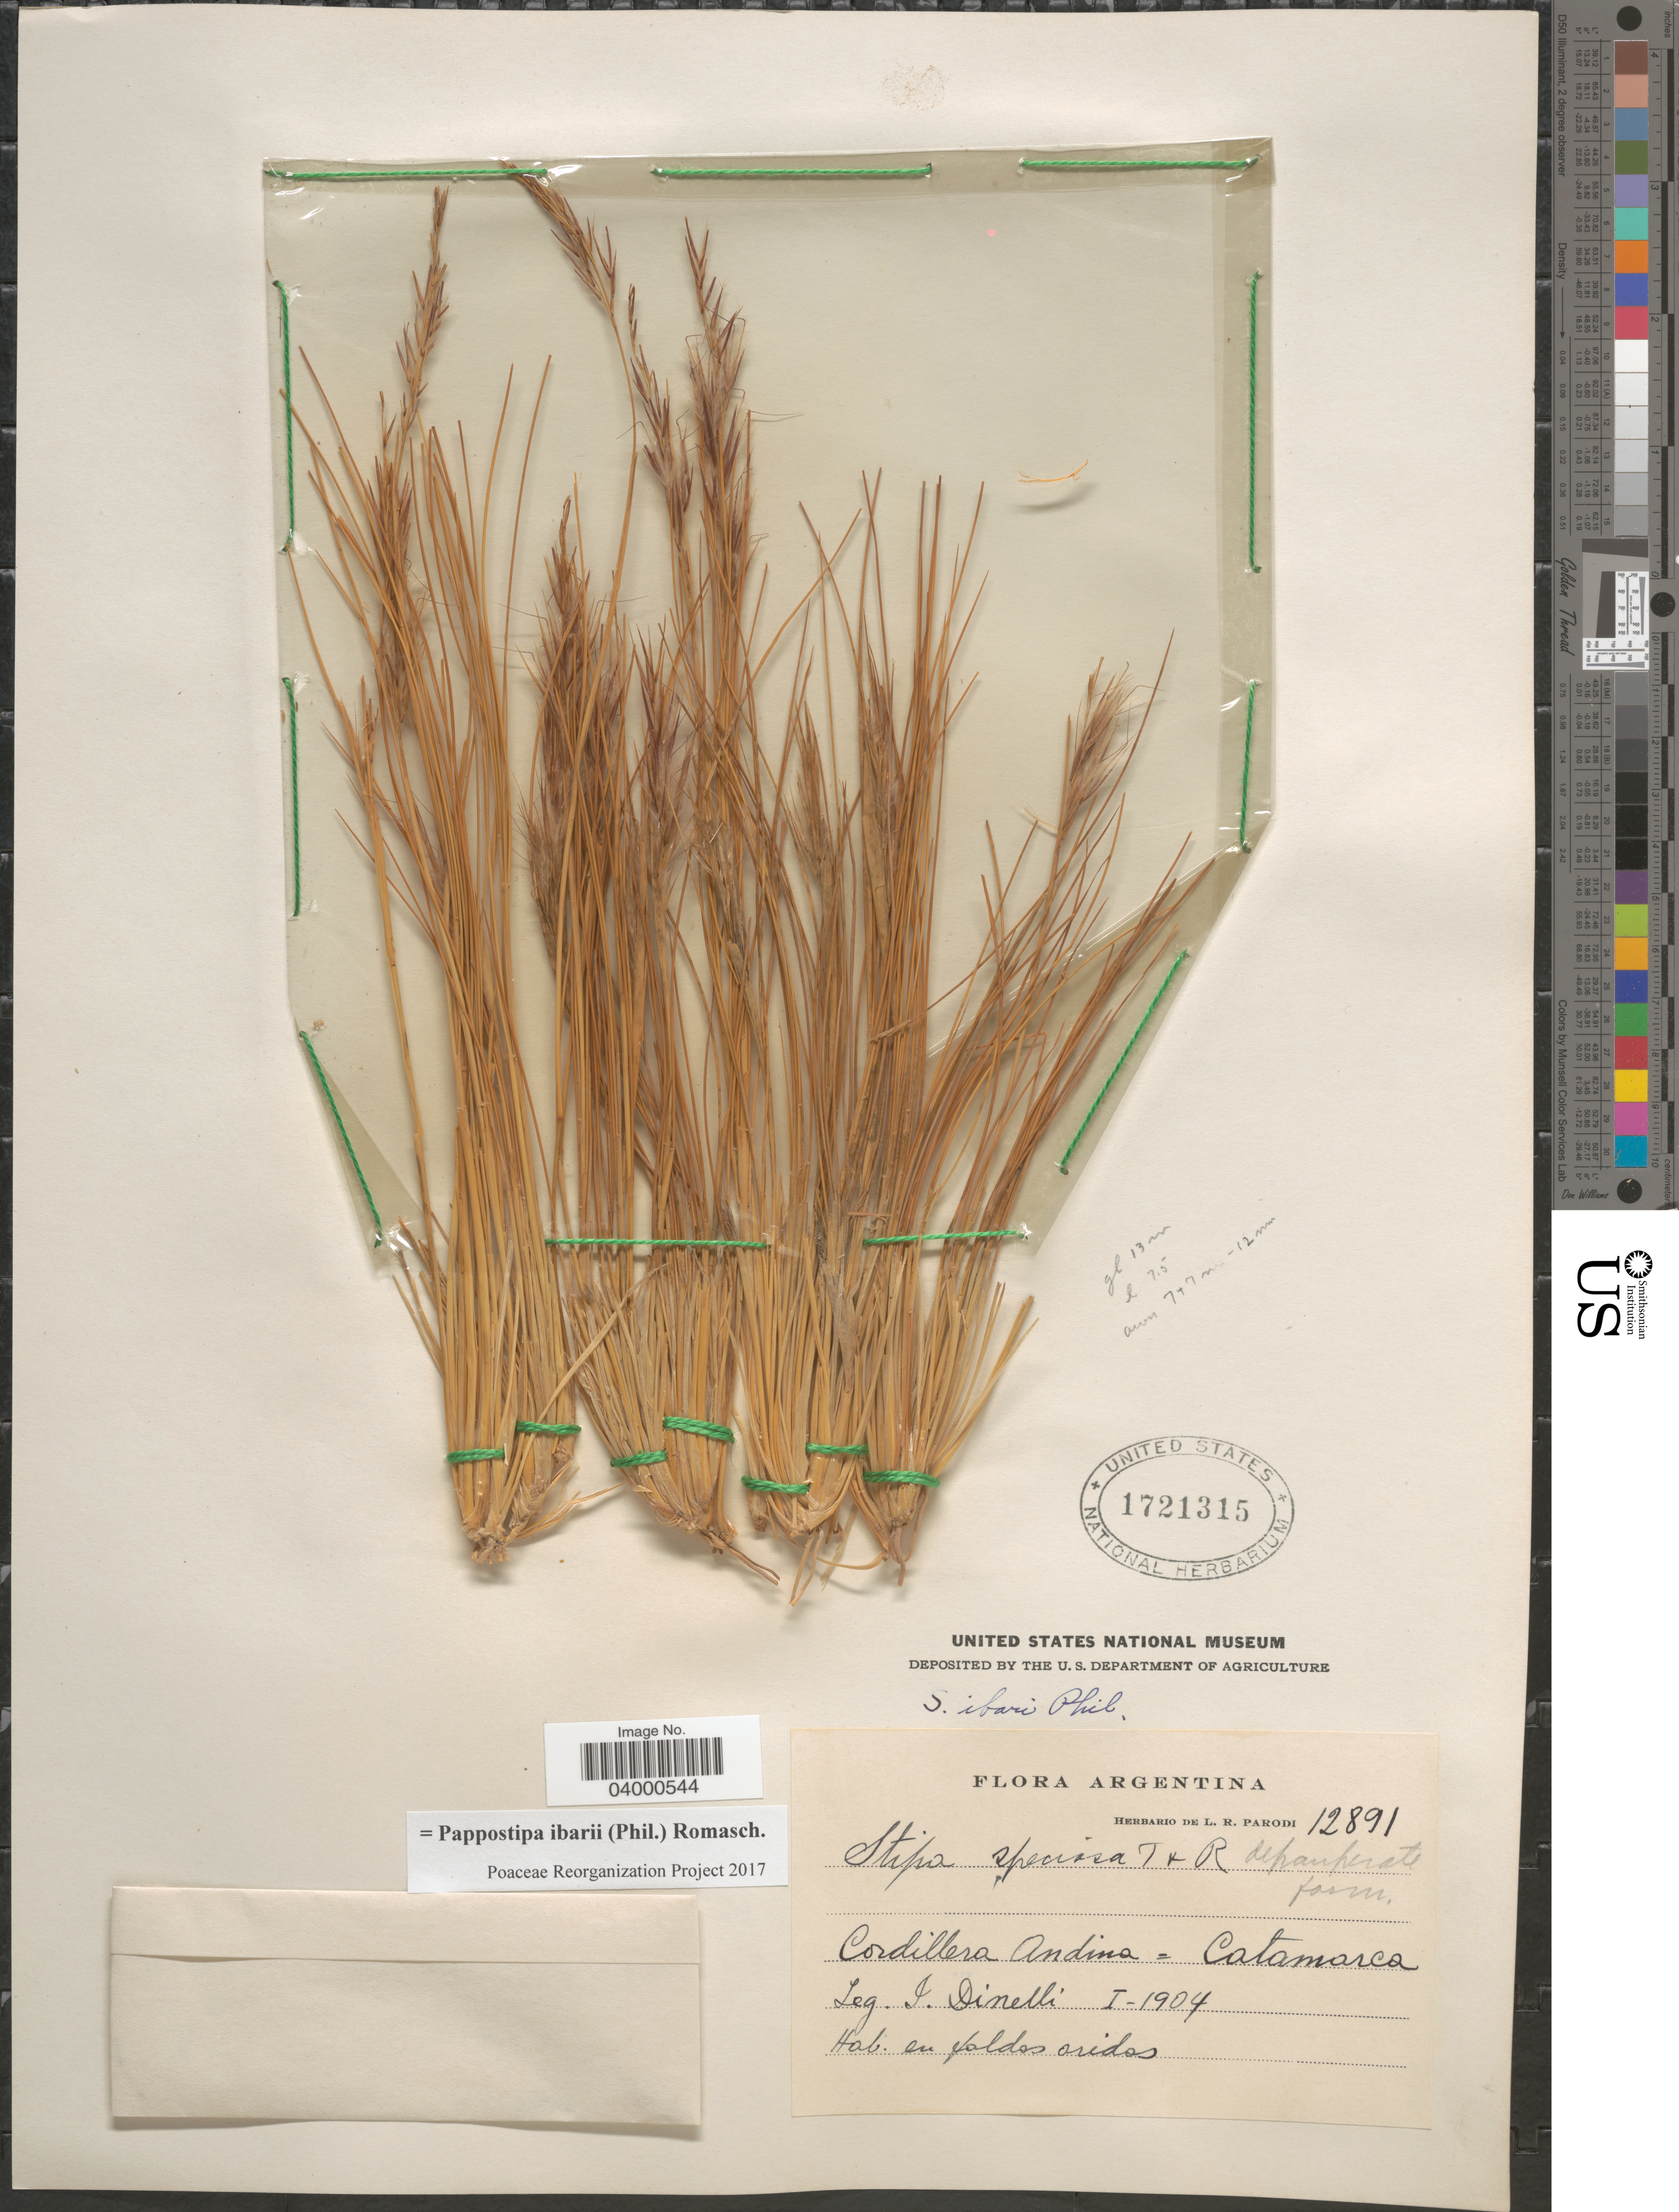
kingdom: Plantae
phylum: Tracheophyta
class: Liliopsida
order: Poales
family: Poaceae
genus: Pappostipa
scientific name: Pappostipa ibarii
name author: (Phil.) Romasch.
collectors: J. Dinelli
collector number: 12891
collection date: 1904-01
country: Argentina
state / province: Catamarca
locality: Cordillera Andina.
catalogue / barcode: US 1721315